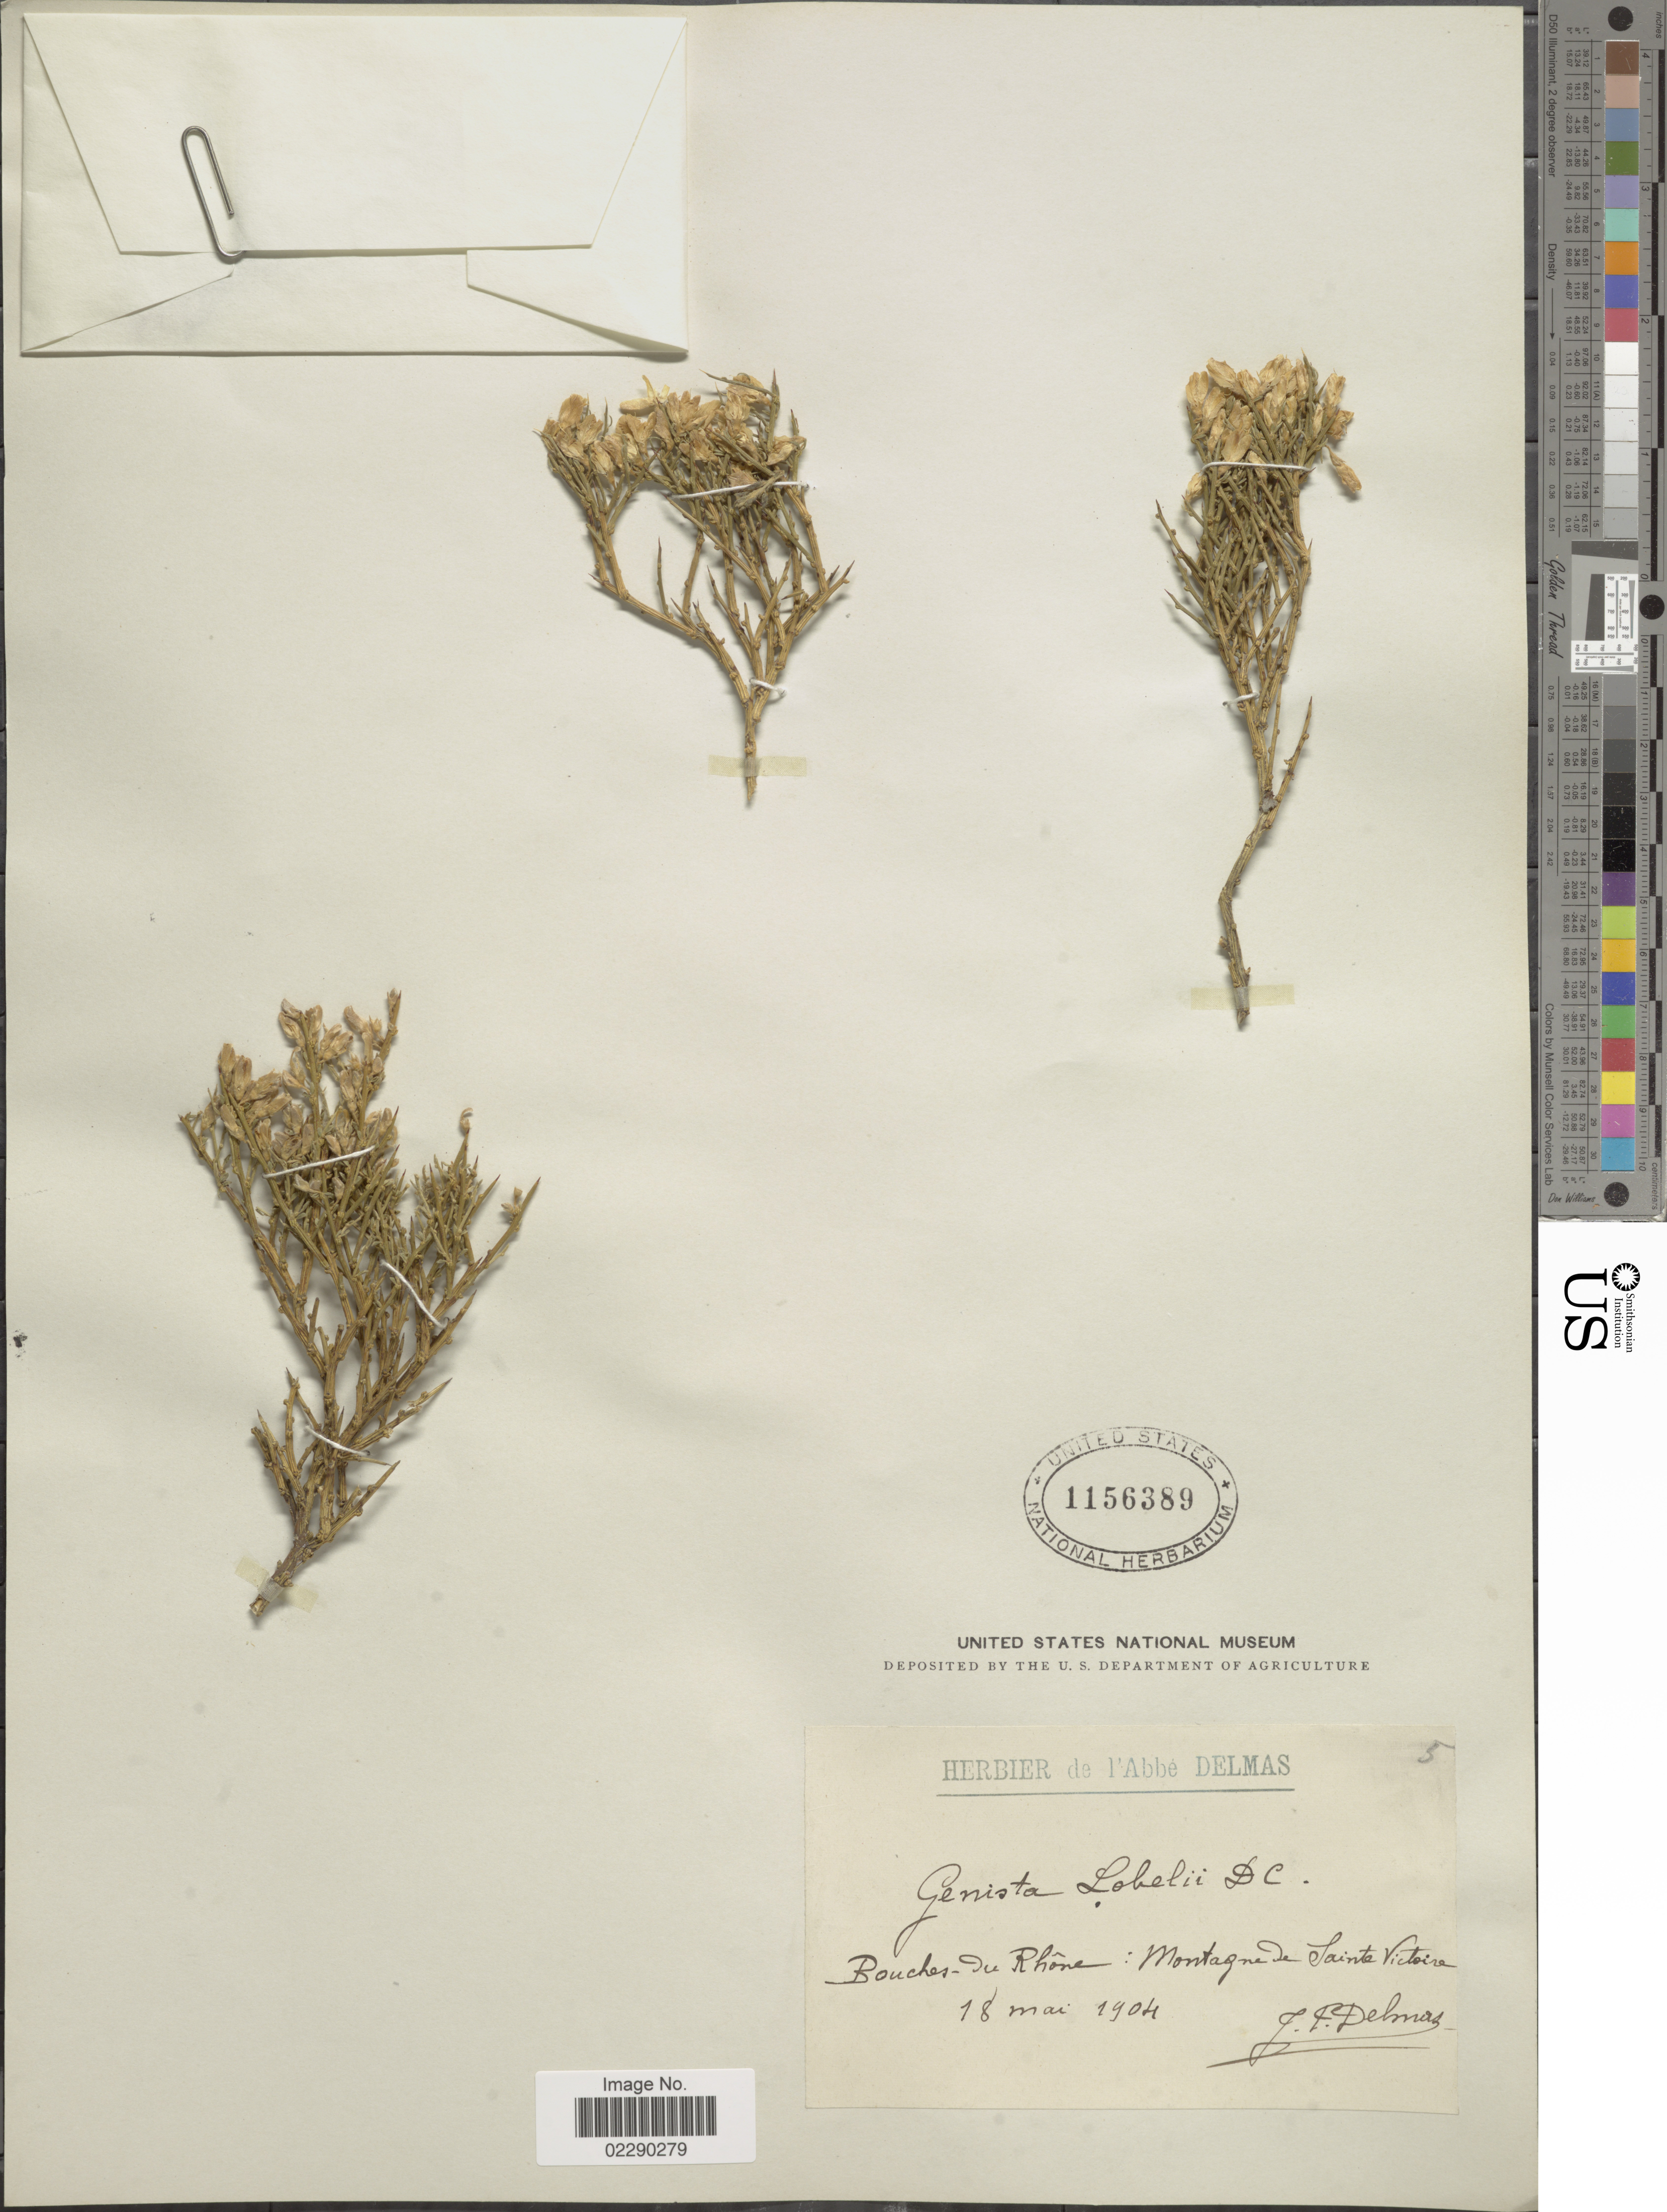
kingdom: Plantae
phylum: Tracheophyta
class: Magnoliopsida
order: Fabales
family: Fabaceae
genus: Genista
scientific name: Genista lobelii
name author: DC.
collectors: J. Delmas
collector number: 5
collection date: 1904-05-18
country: France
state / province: Provence-Alpes-Côte d'Azur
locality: Bouches-du Rhone, Montagne de Sainte Victoria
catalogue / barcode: US 1156389